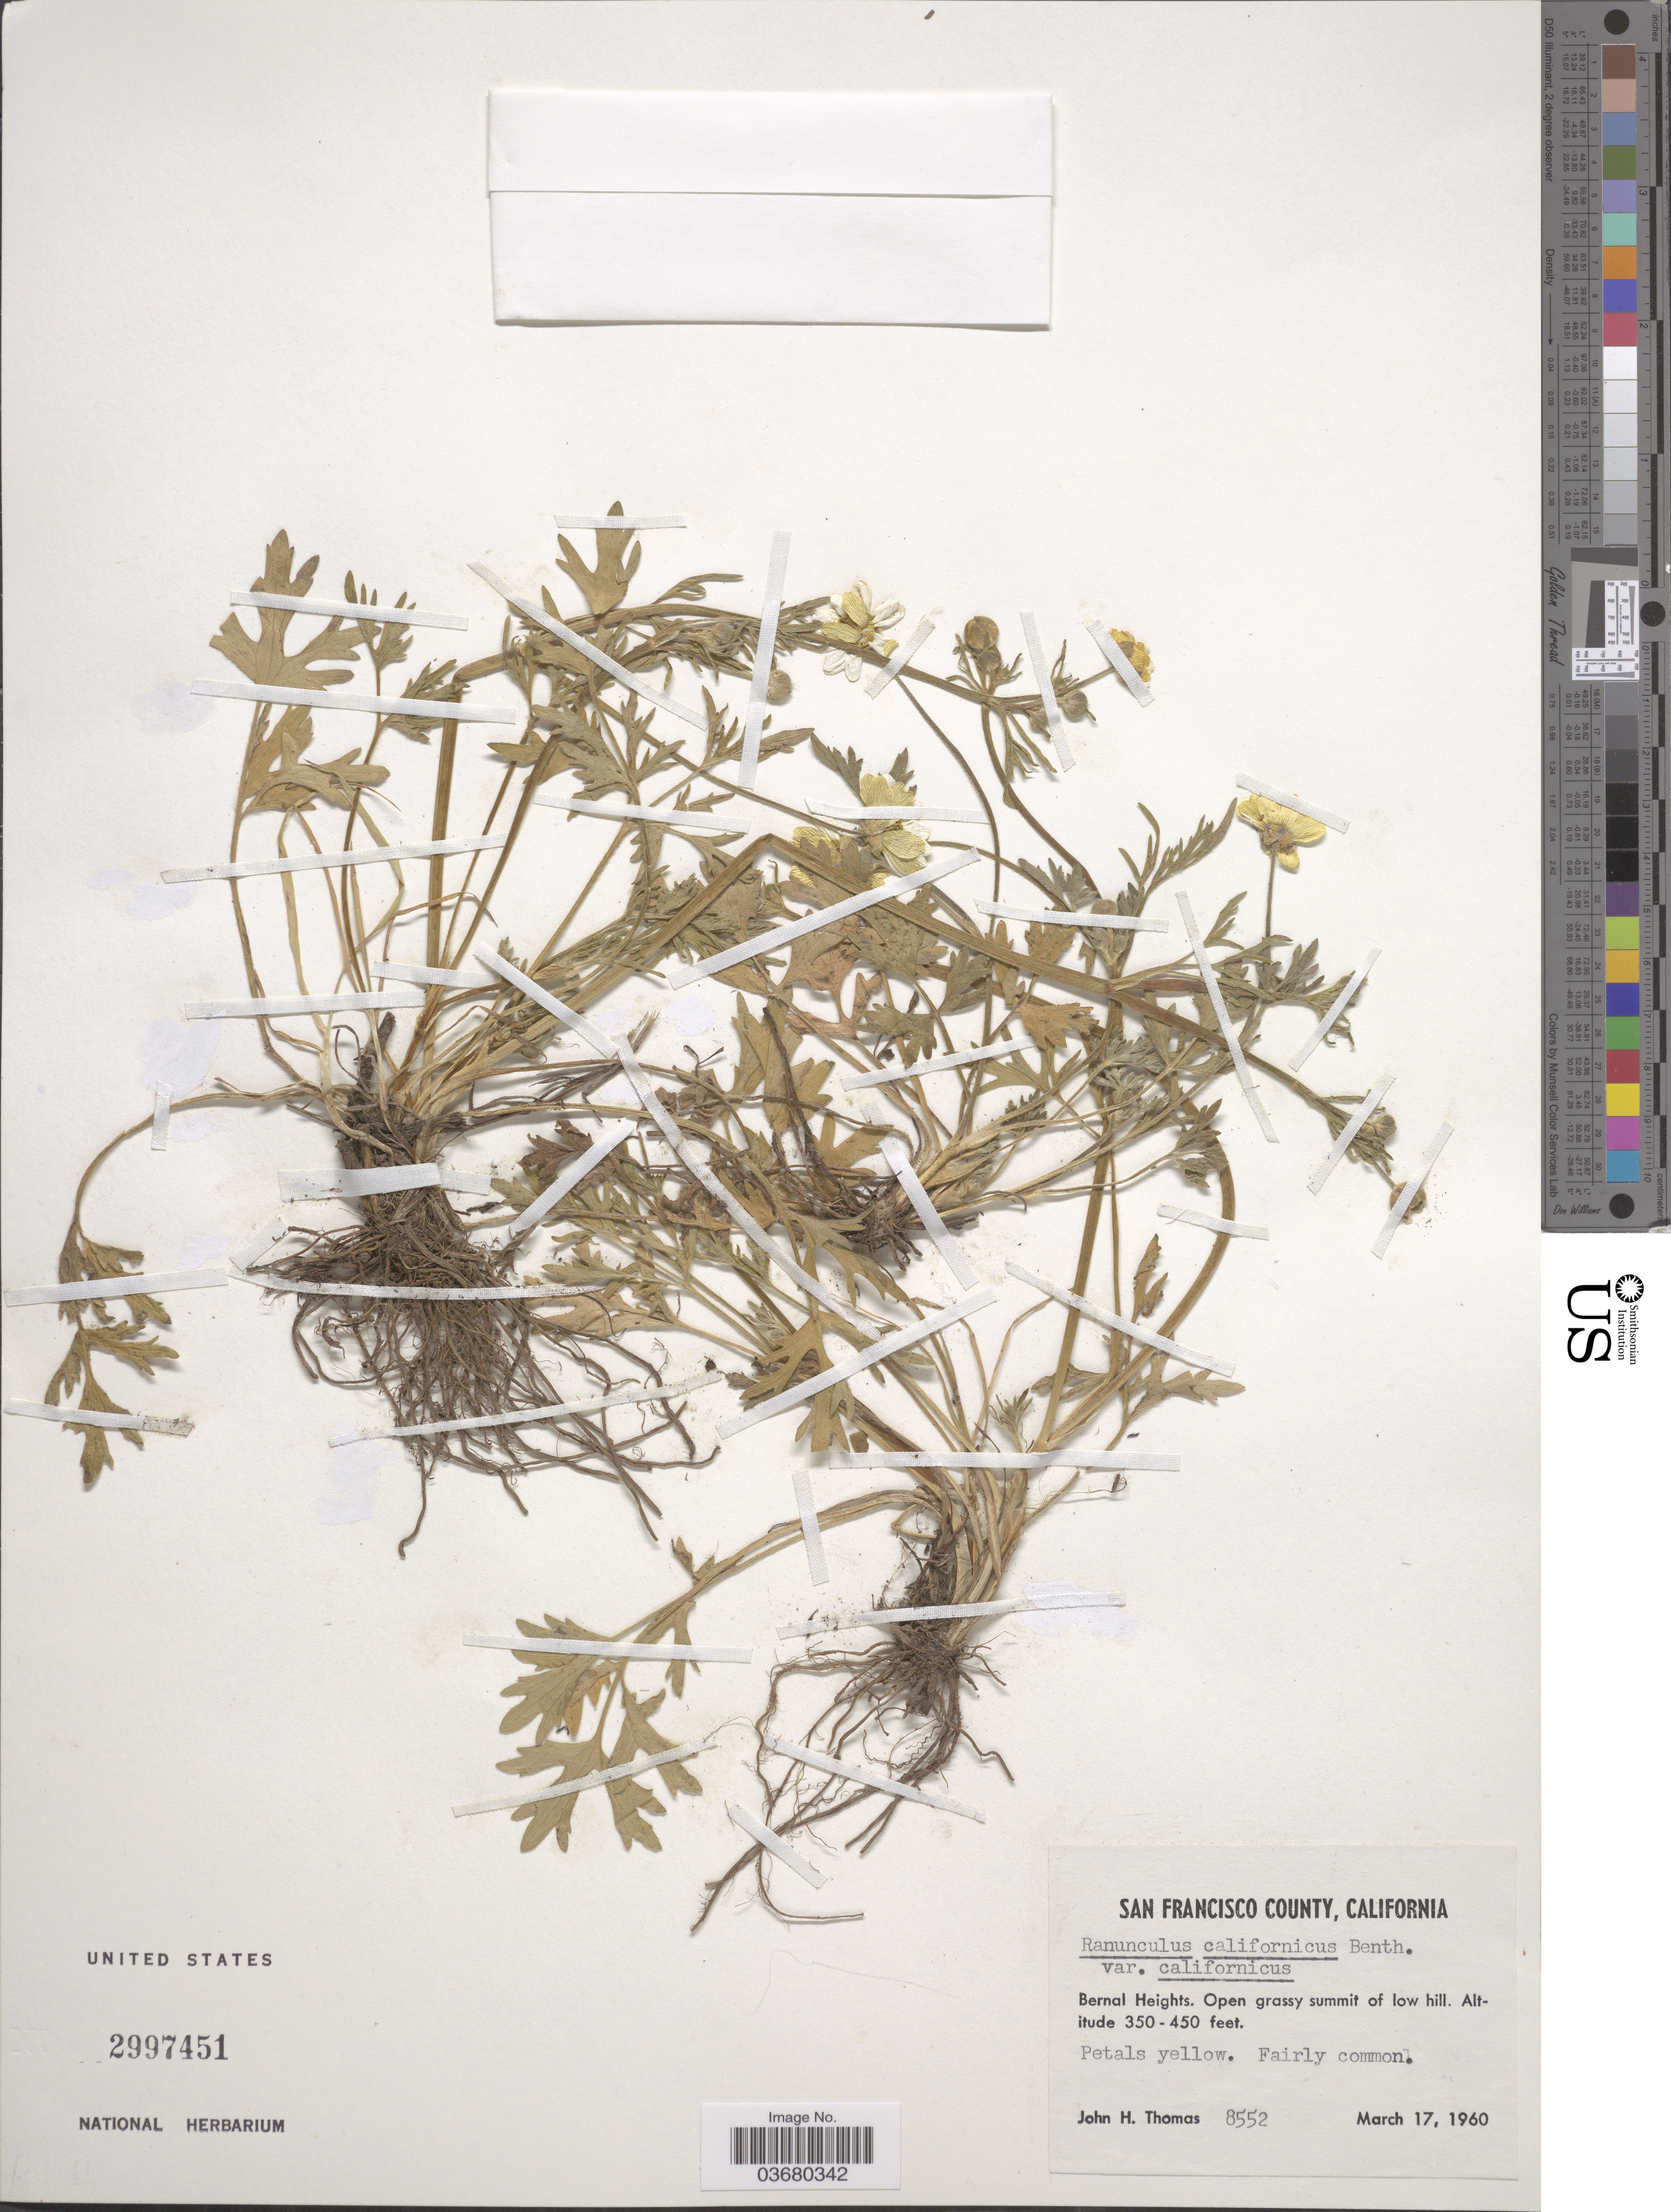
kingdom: Plantae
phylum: Tracheophyta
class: Magnoliopsida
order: Ranunculales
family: Ranunculaceae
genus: Ranunculus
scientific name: Ranunculus californicus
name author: Benth.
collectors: J. H. Thomas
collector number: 8552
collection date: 1960-03-17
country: United States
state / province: California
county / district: San Francisco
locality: San Francisco County. Bernal Heights.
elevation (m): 107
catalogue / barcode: US 2997451